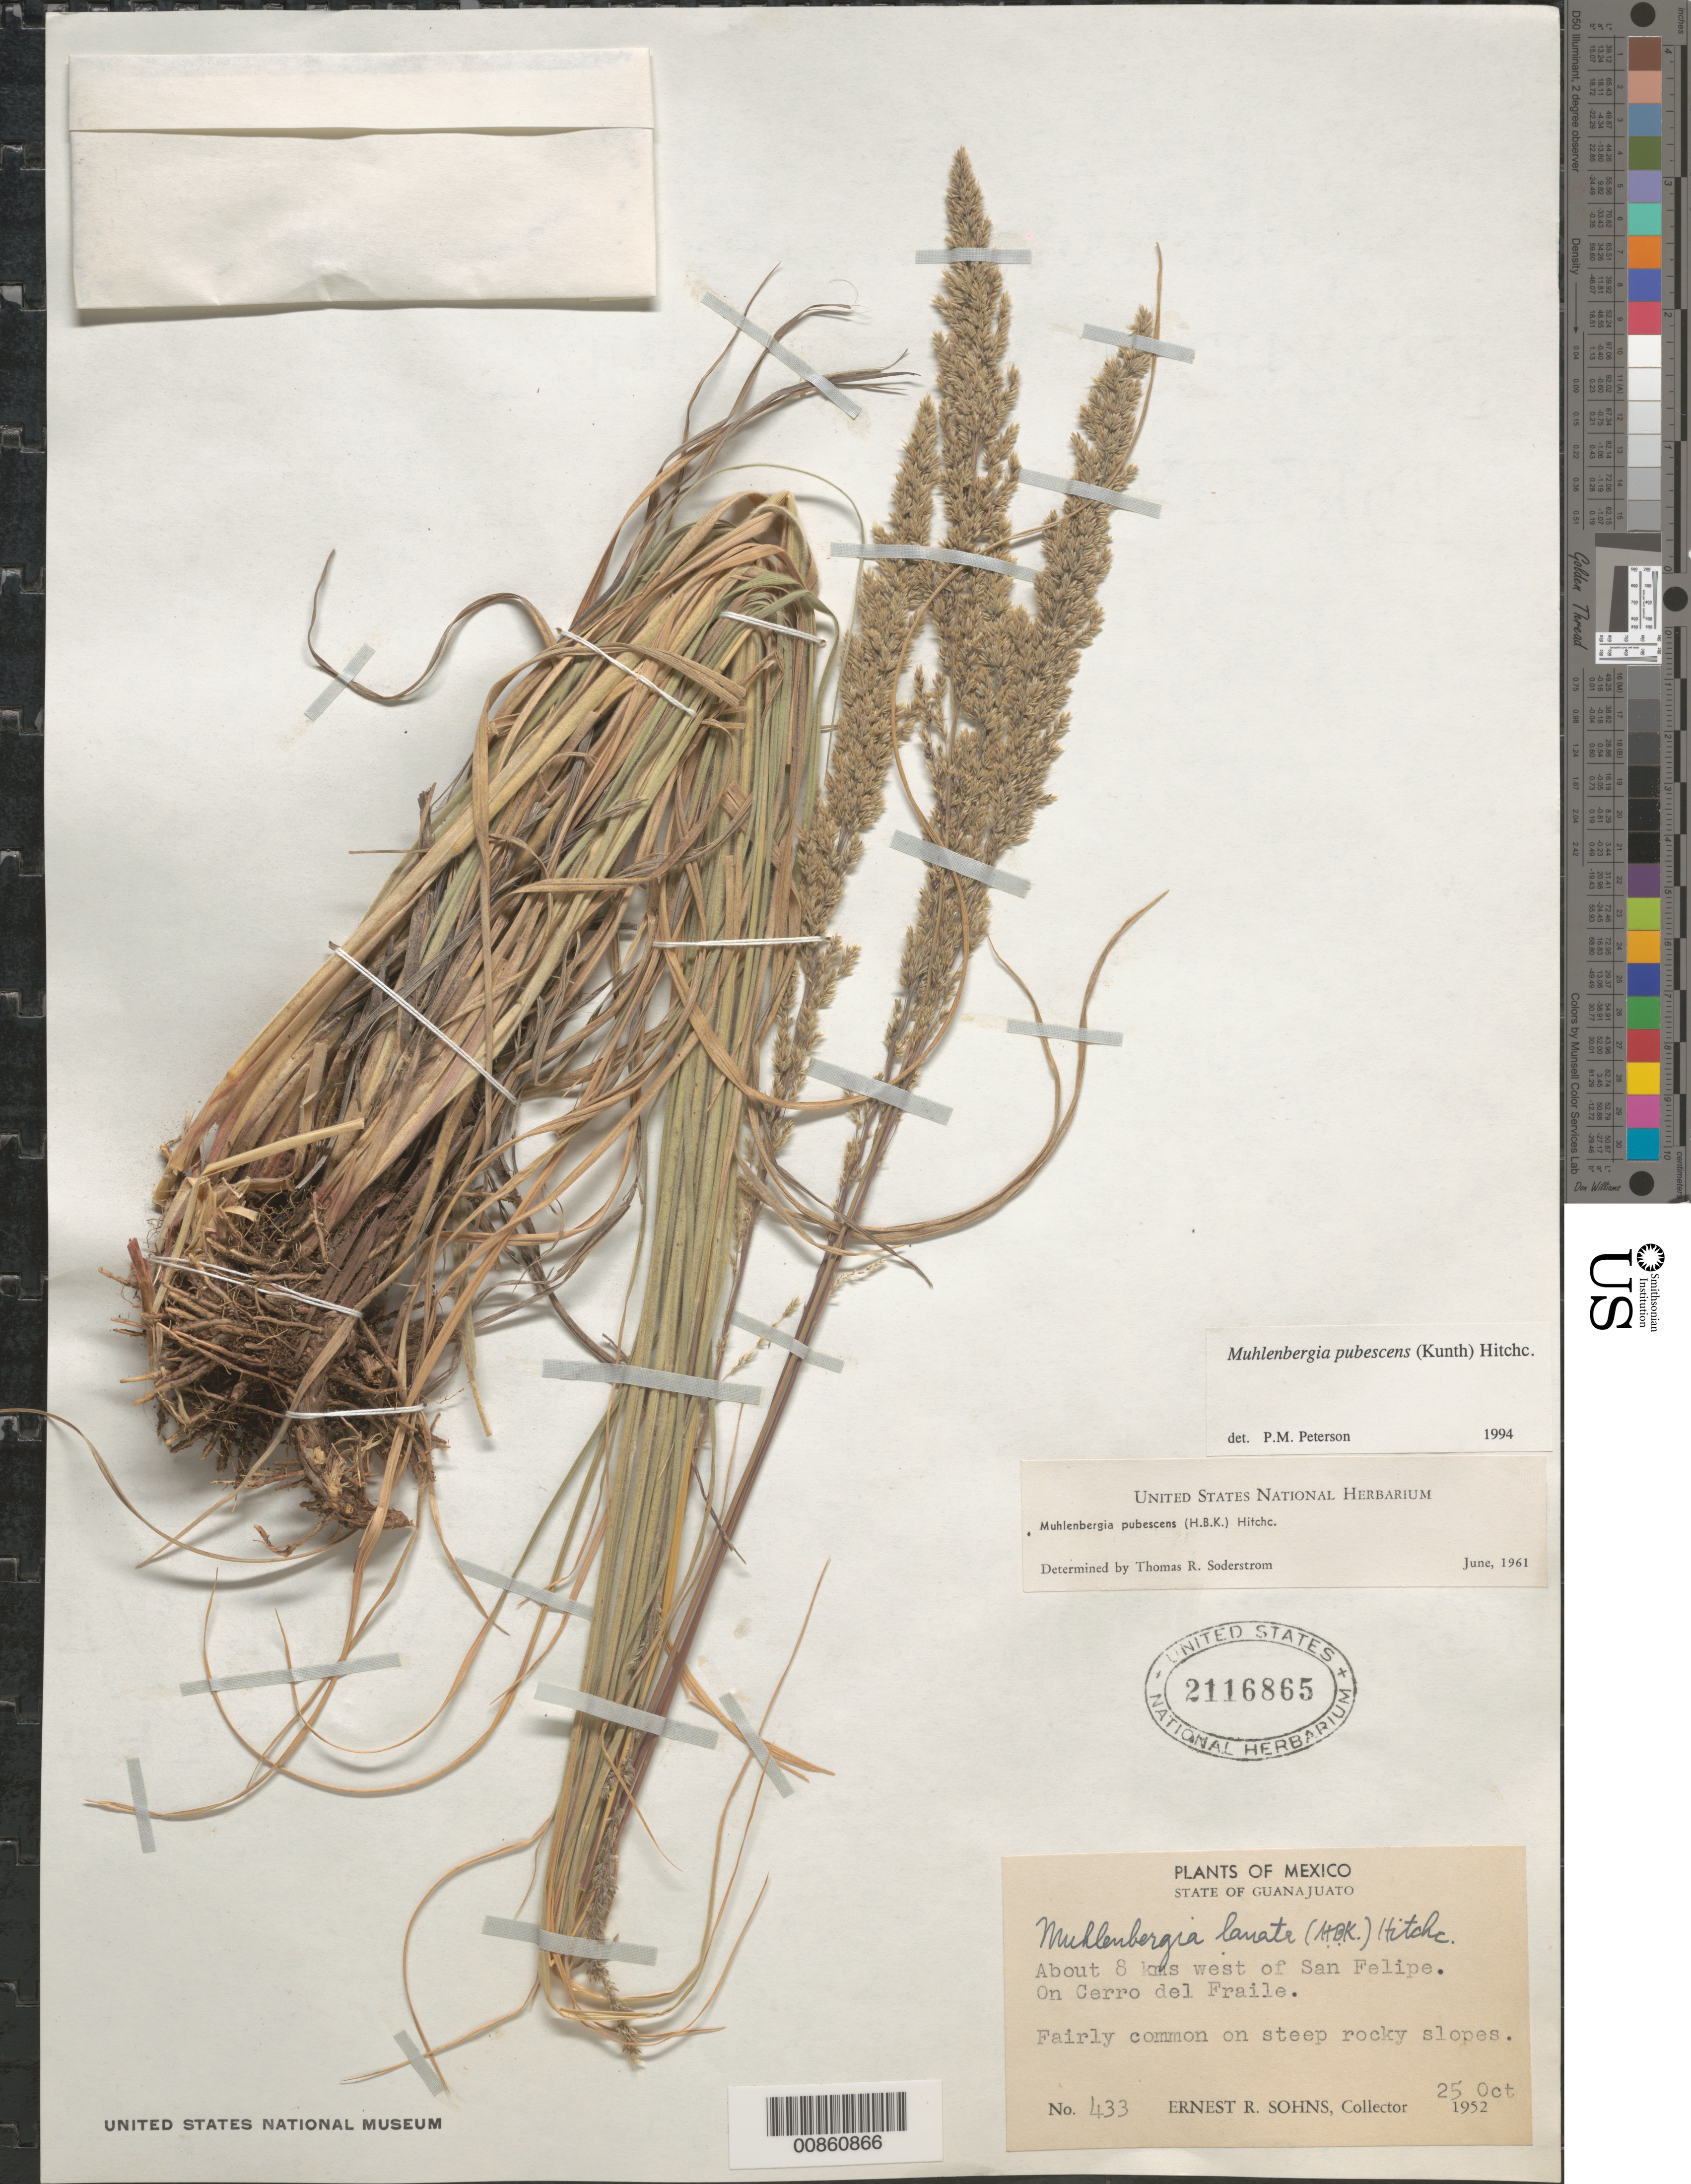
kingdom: Plantae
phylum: Tracheophyta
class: Liliopsida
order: Poales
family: Poaceae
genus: Muhlenbergia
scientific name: Muhlenbergia pubescens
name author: (Kunth) Hitchc.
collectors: E. R. Sohns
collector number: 433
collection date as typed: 25 Oct 1952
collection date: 1952-10-25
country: Mexico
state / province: Guanajuato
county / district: San Felipe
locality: About 8 km W of San Felipe on cerro del Fraile, mpio. San Felipe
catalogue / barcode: US 2116865